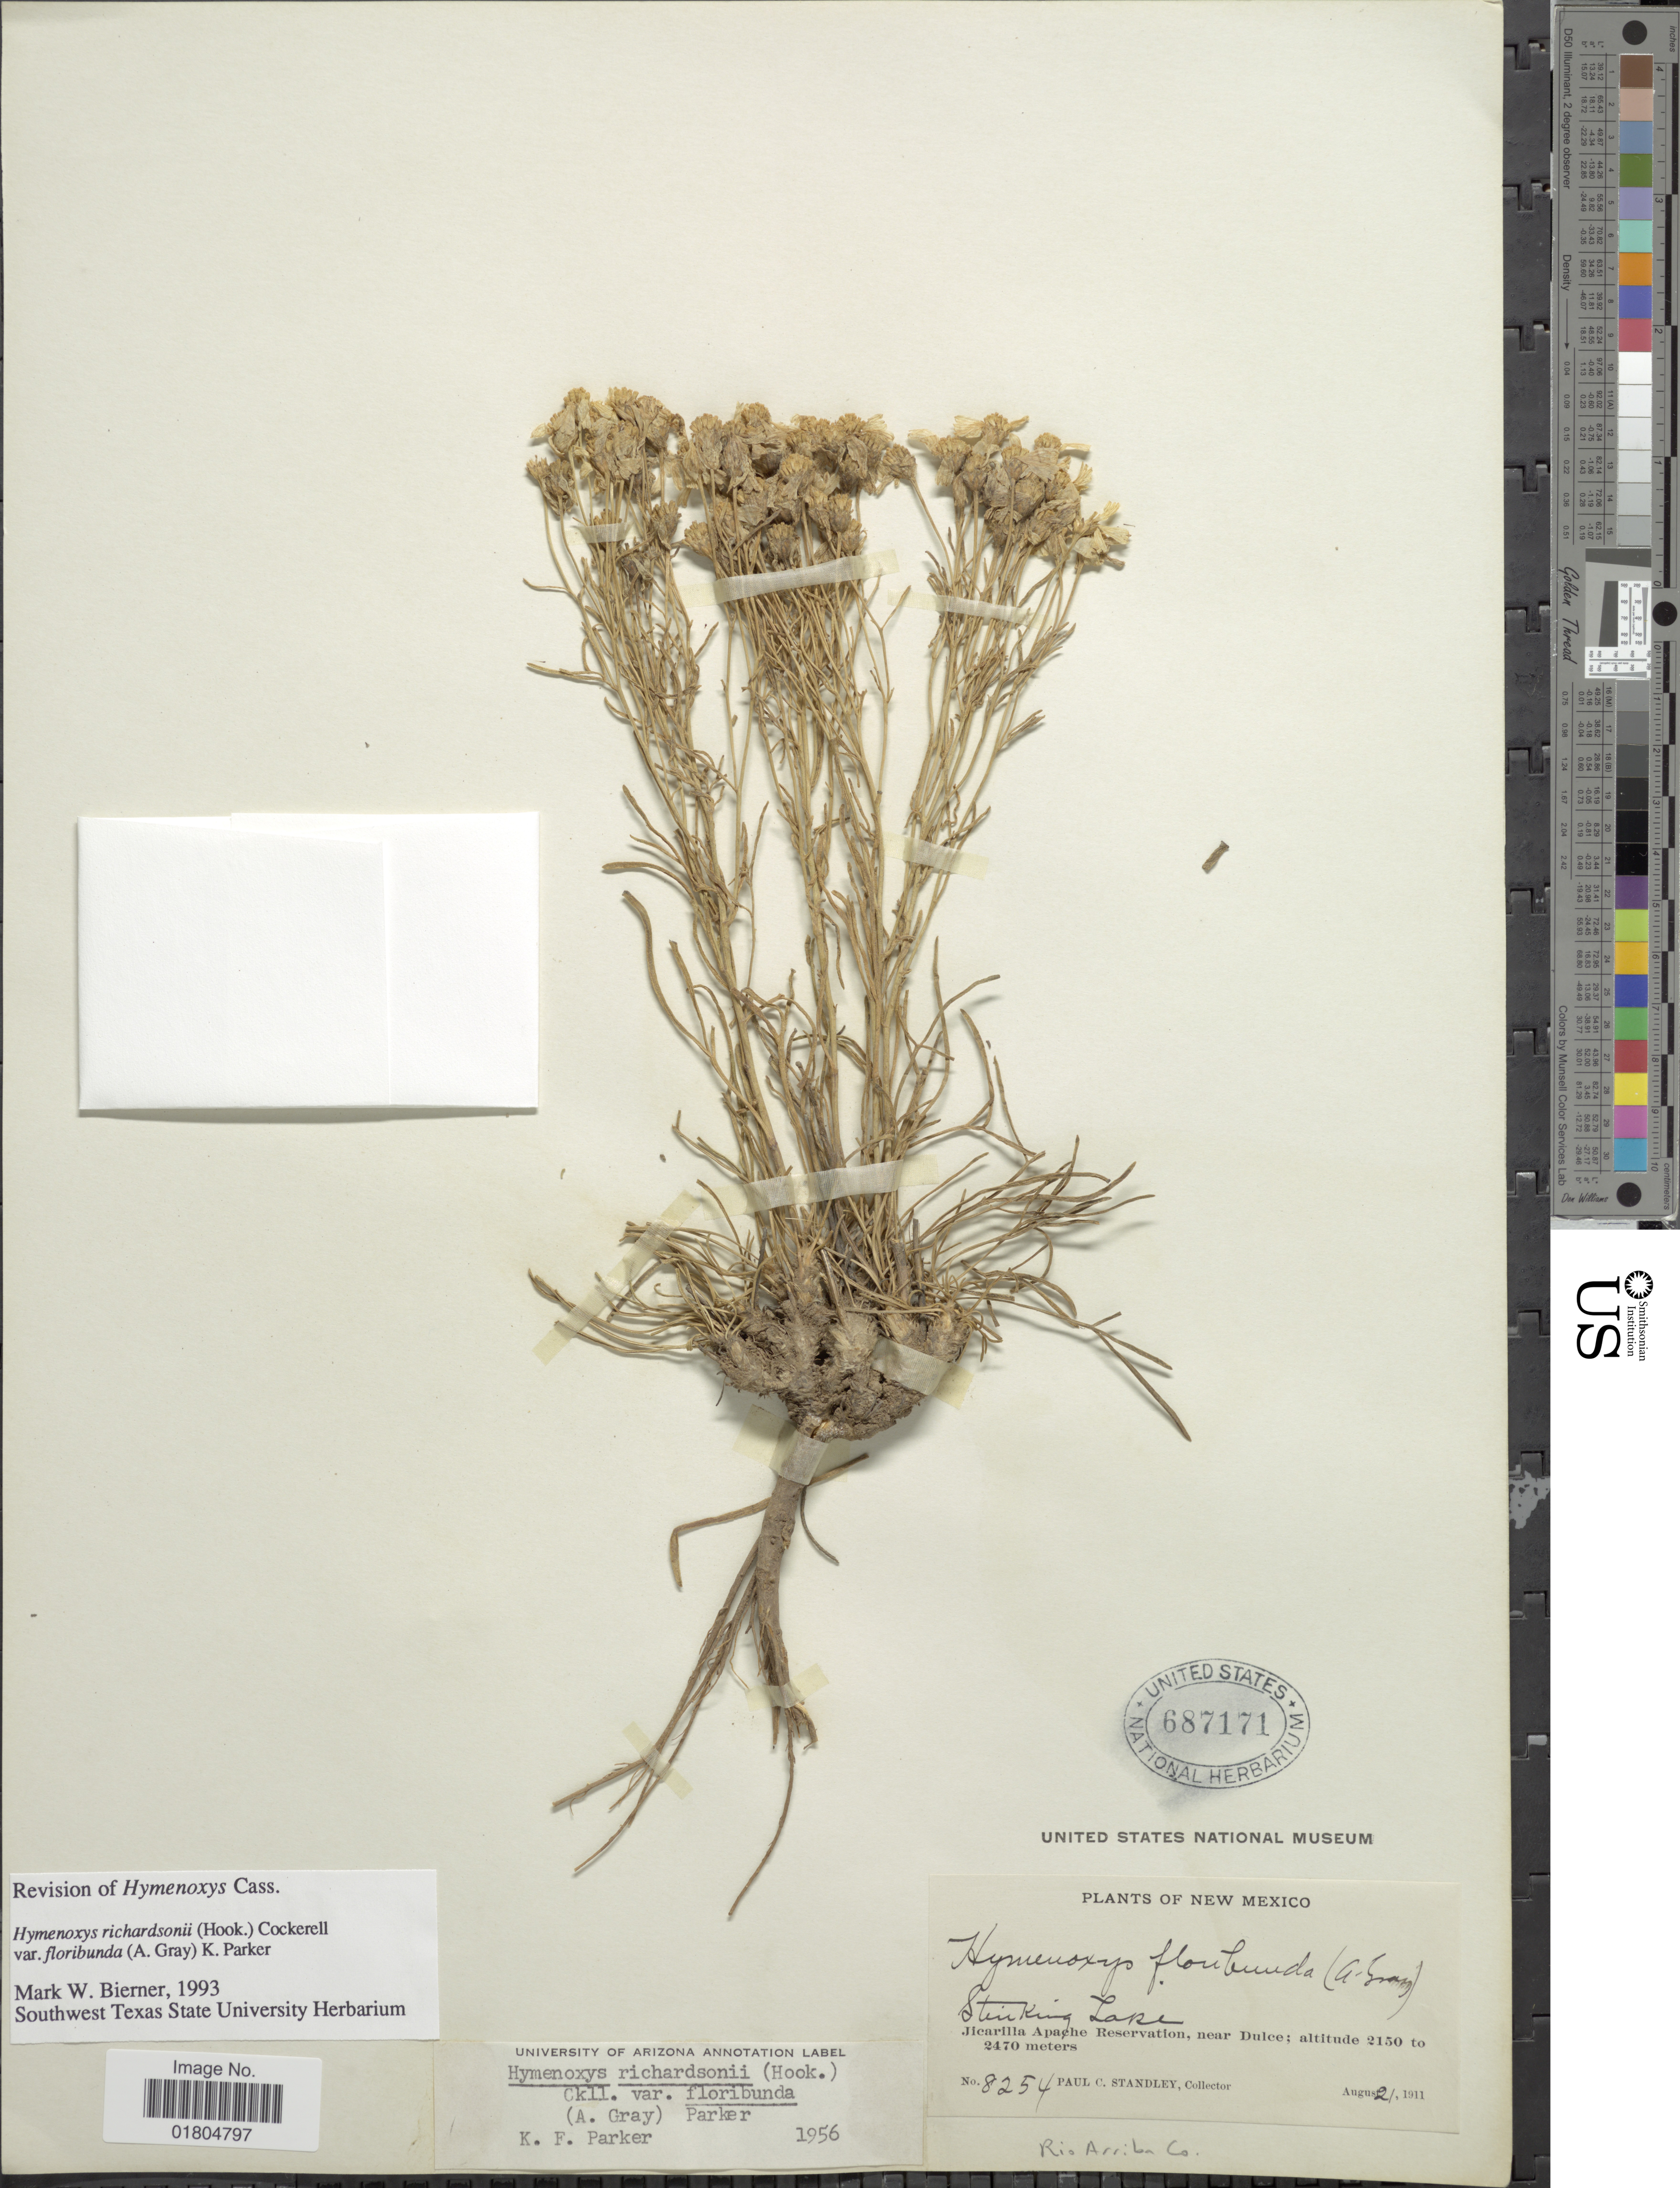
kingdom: Plantae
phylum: Tracheophyta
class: Magnoliopsida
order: Asterales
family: Asteraceae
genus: Hymenoxys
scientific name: Hymenoxys richardsonii var. floribunda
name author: (A. Gray) K.F. Parker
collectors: P. C. Standley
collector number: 8254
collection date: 1911-08-21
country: United States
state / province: New Mexico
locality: Stinking Lake. Jicarilla Apache Reservation, near Dulce. Rio Arriba County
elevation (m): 2150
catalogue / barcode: US 687171